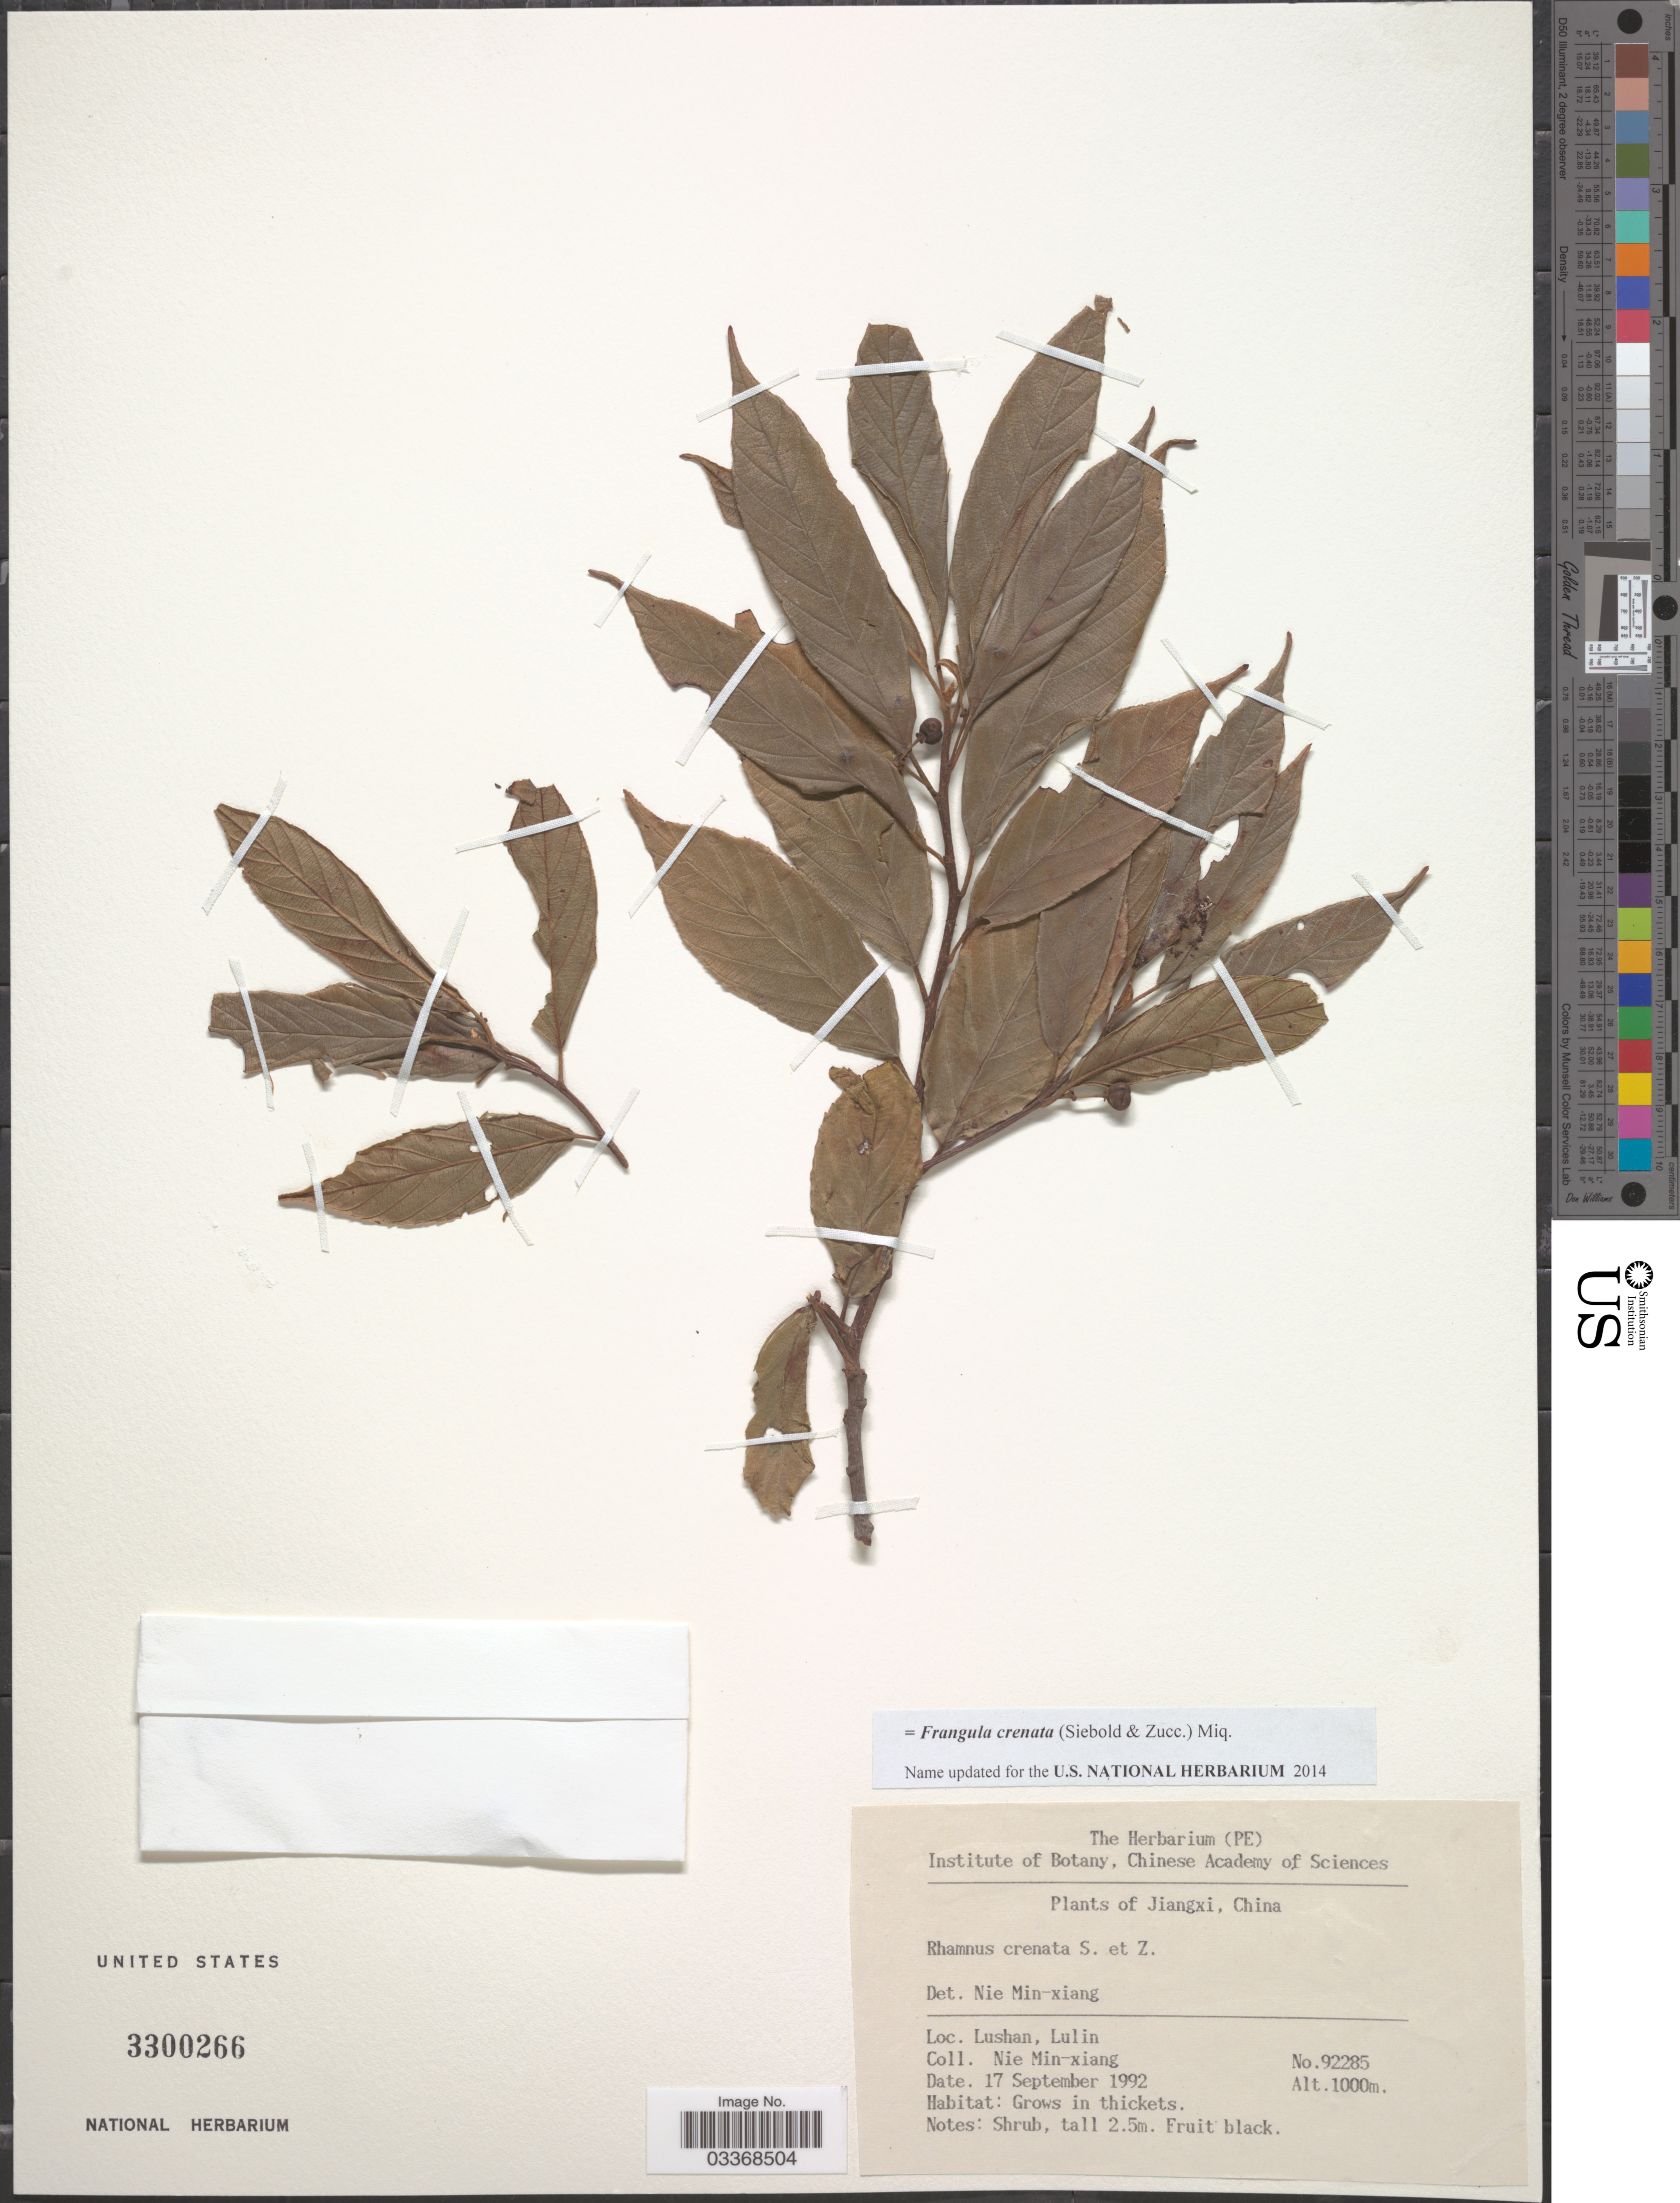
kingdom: Plantae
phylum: Tracheophyta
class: Magnoliopsida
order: Rosales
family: Rhamnaceae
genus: Frangula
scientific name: Frangula crenata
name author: (Siebold & Zucc.) Miq.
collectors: M. Nie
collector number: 92285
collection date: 1992-09-17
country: China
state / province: Jiangxi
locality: Lushan. Lulin.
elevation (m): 1000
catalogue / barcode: US 3300266